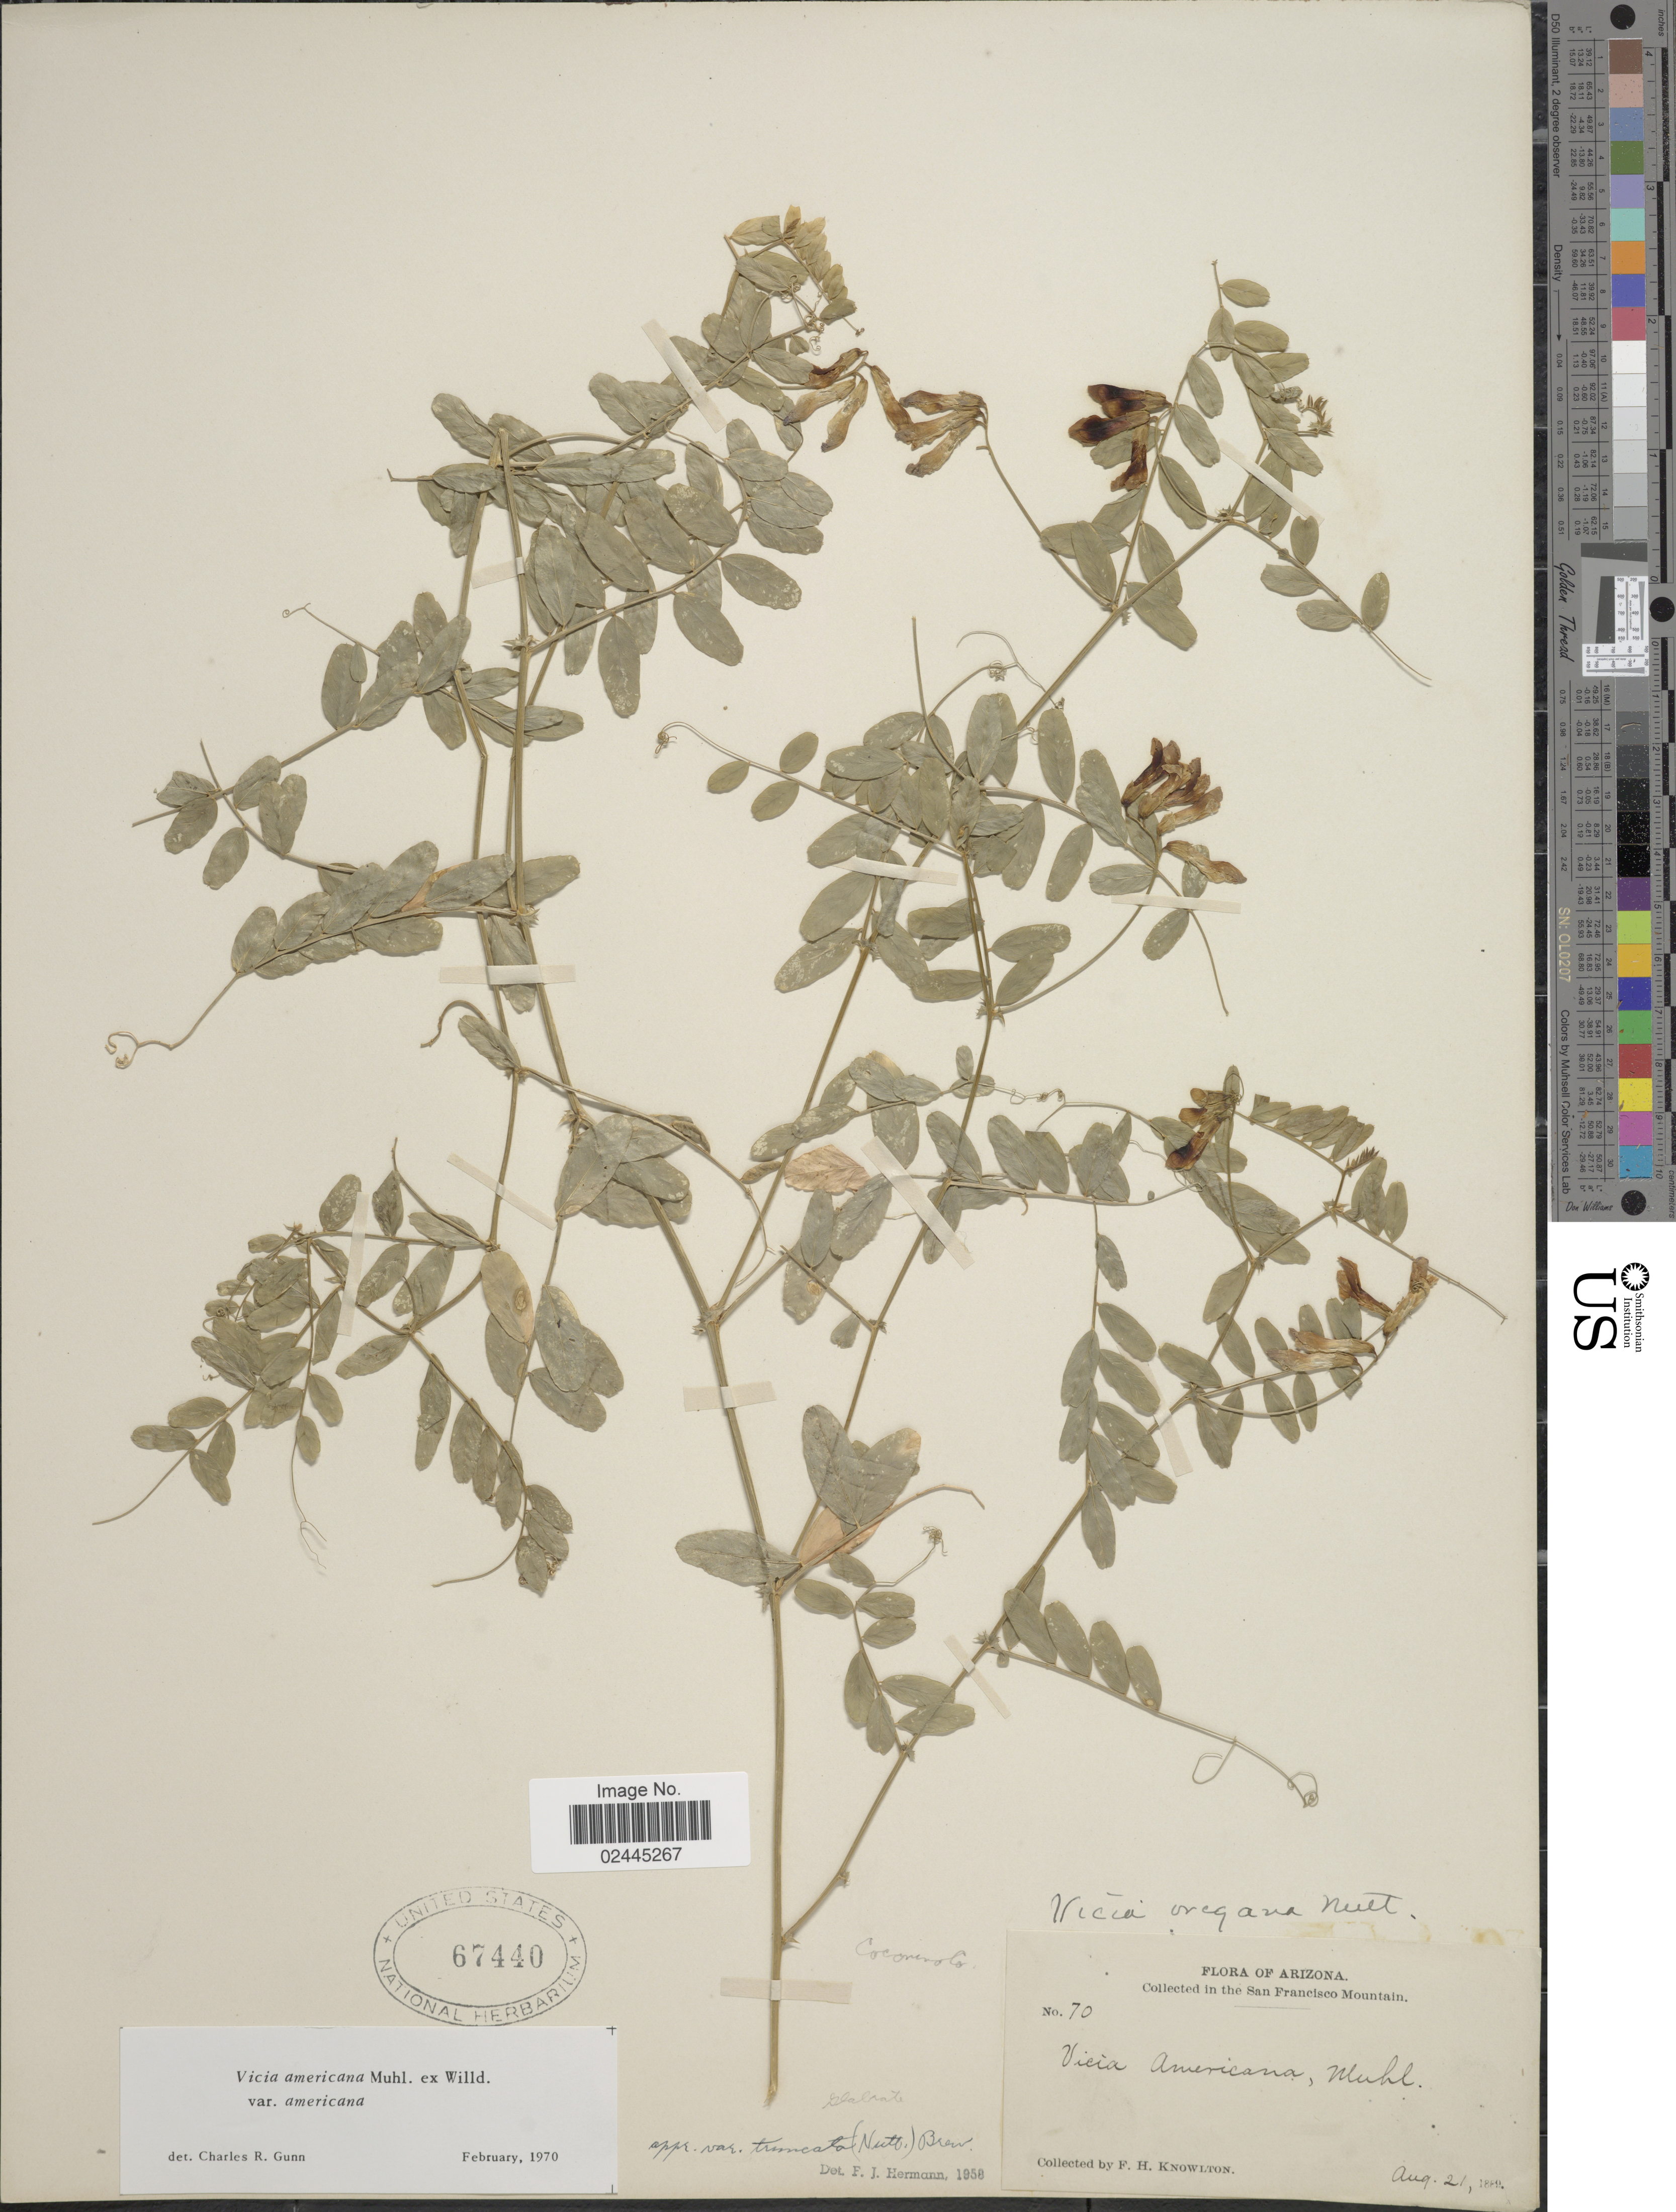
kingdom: Plantae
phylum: Tracheophyta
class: Magnoliopsida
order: Fabales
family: Fabaceae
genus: Vicia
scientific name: Vicia americana var. americana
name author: Muhl. ex Willd.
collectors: F. H. Knowlton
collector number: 70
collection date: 1889-08-21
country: United States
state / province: Arizona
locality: San Francisco Mountain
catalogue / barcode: US 67440